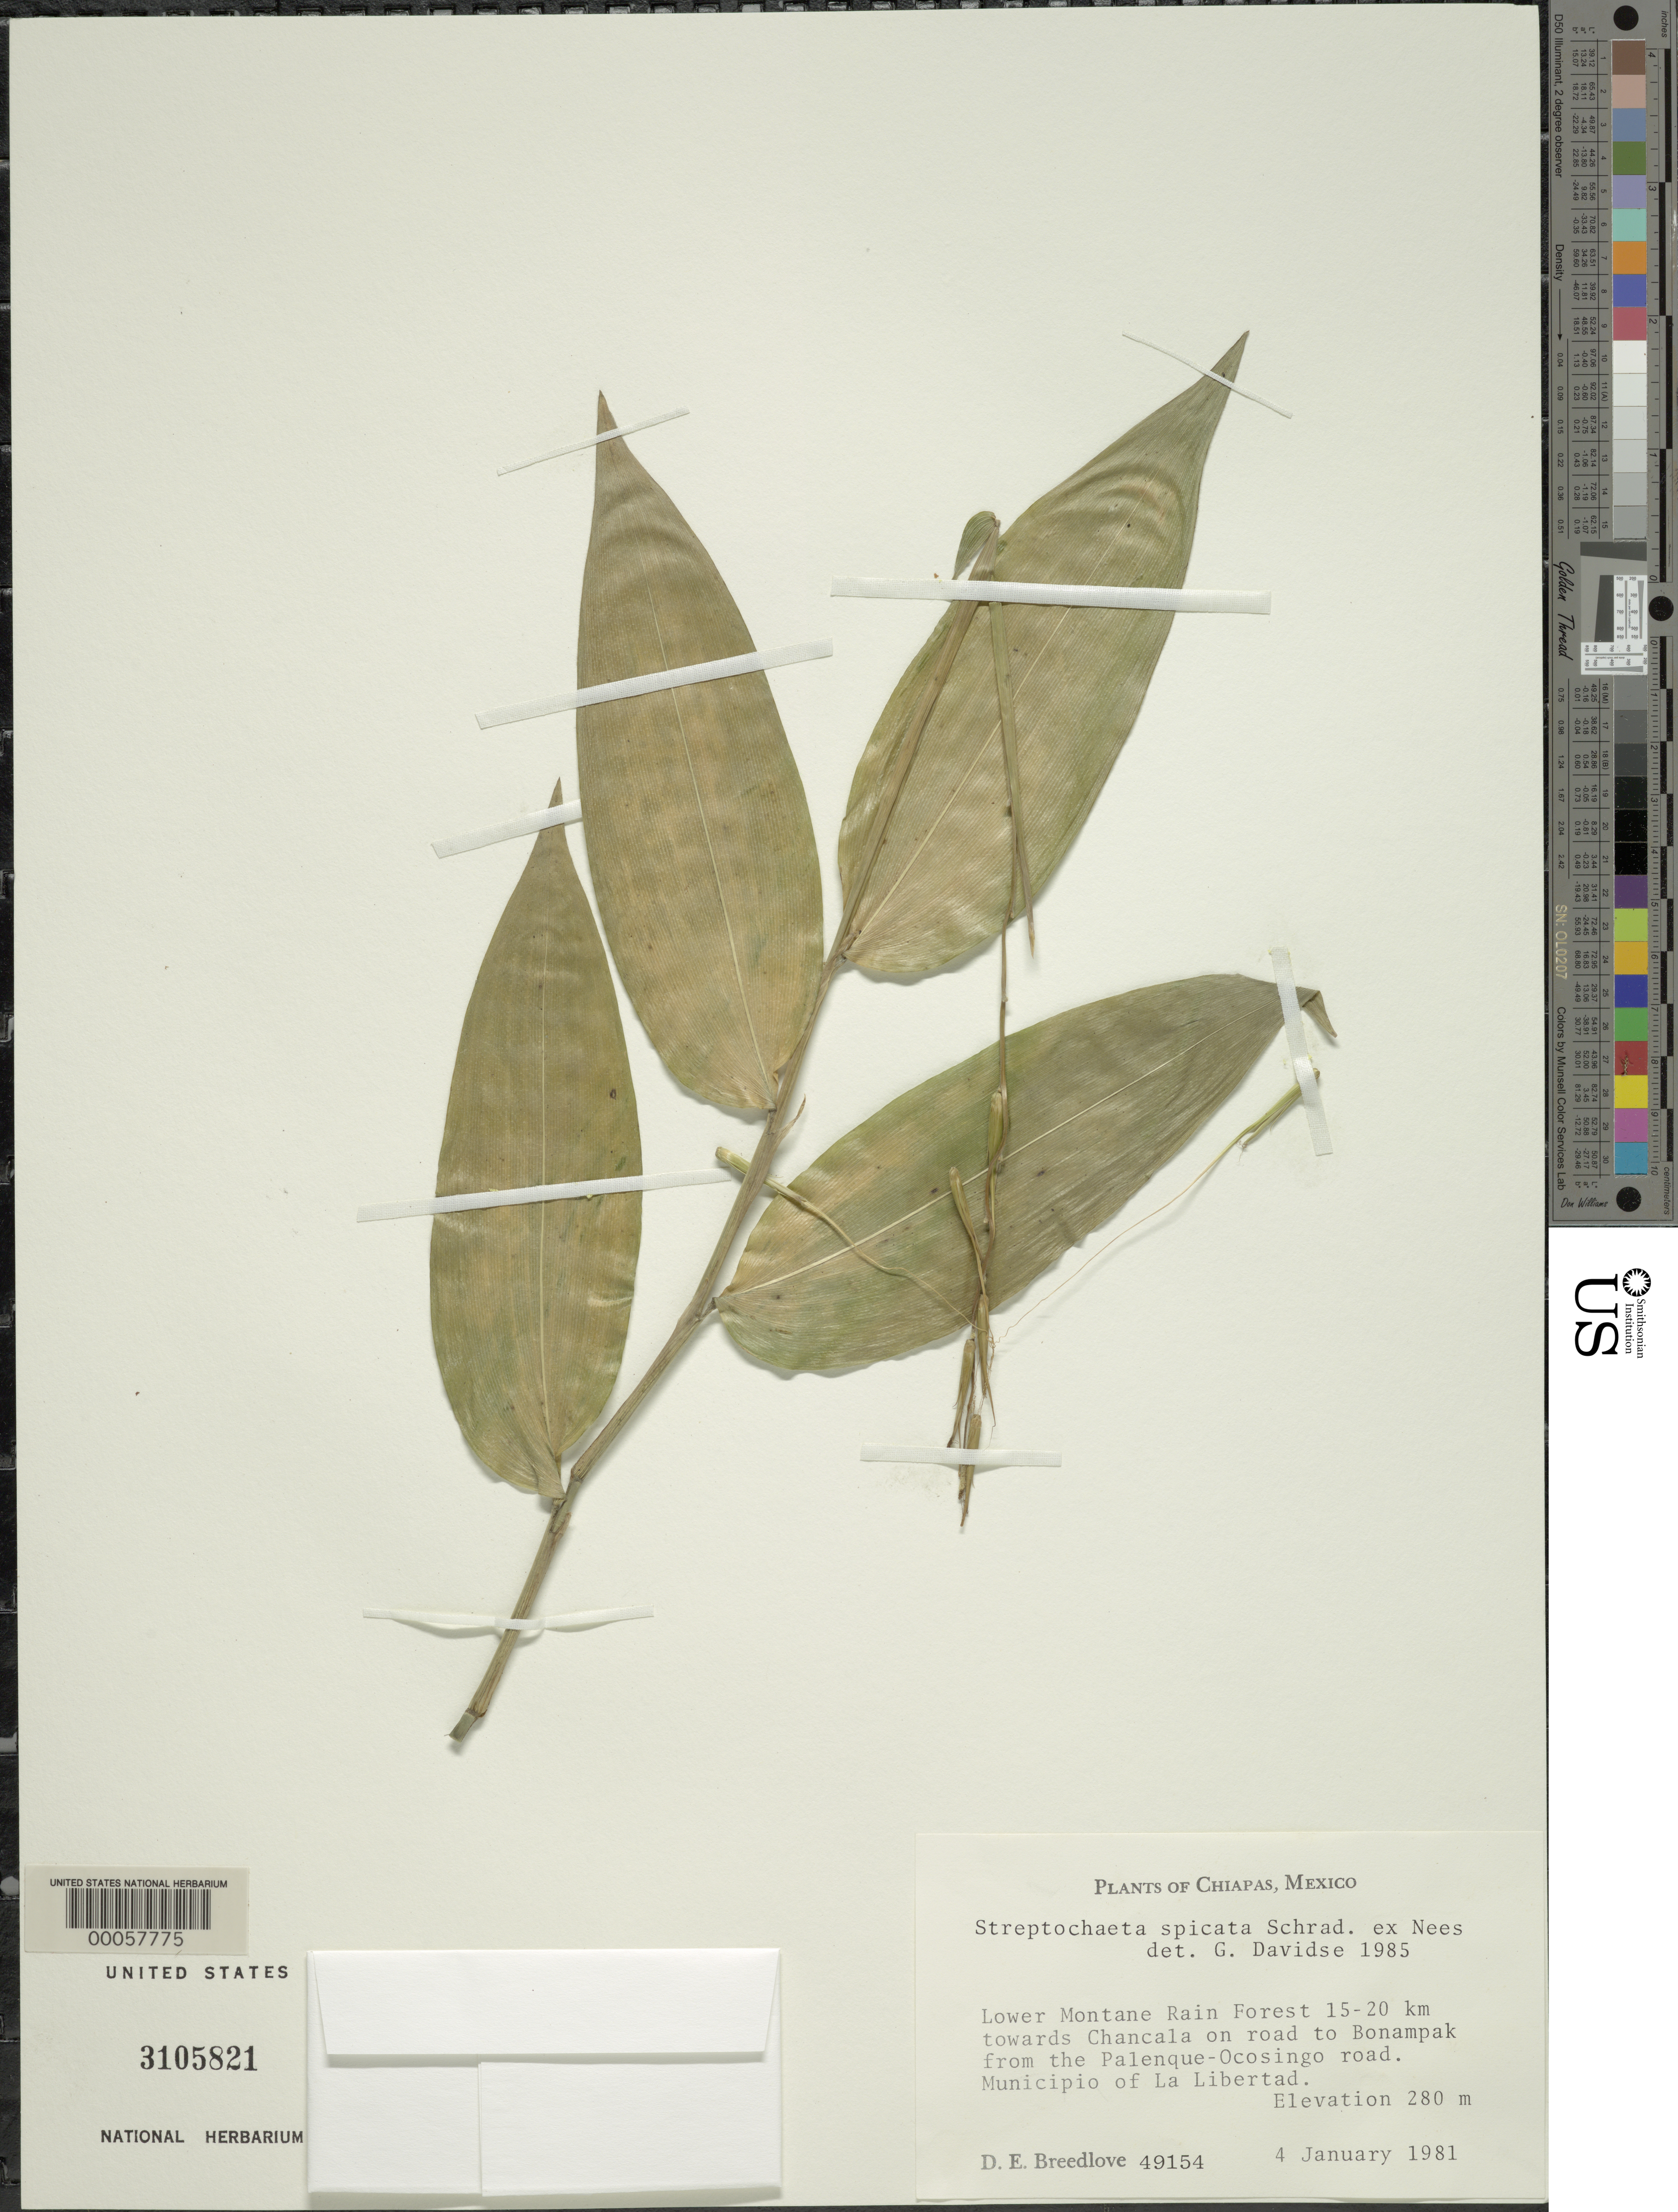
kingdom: Plantae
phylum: Tracheophyta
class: Liliopsida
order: Poales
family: Poaceae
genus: Streptochaeta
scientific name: Streptochaeta spicata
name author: Schrad. ex Nees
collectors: D. E. Breedlove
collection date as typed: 04 Jan 1981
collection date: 1981-01-04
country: Mexico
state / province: Chiapas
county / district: La Libertad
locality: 15-20 km towards Chancala on road to Bonampak from the Palenque - Ocosingo road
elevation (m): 280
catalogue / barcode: US 3105821